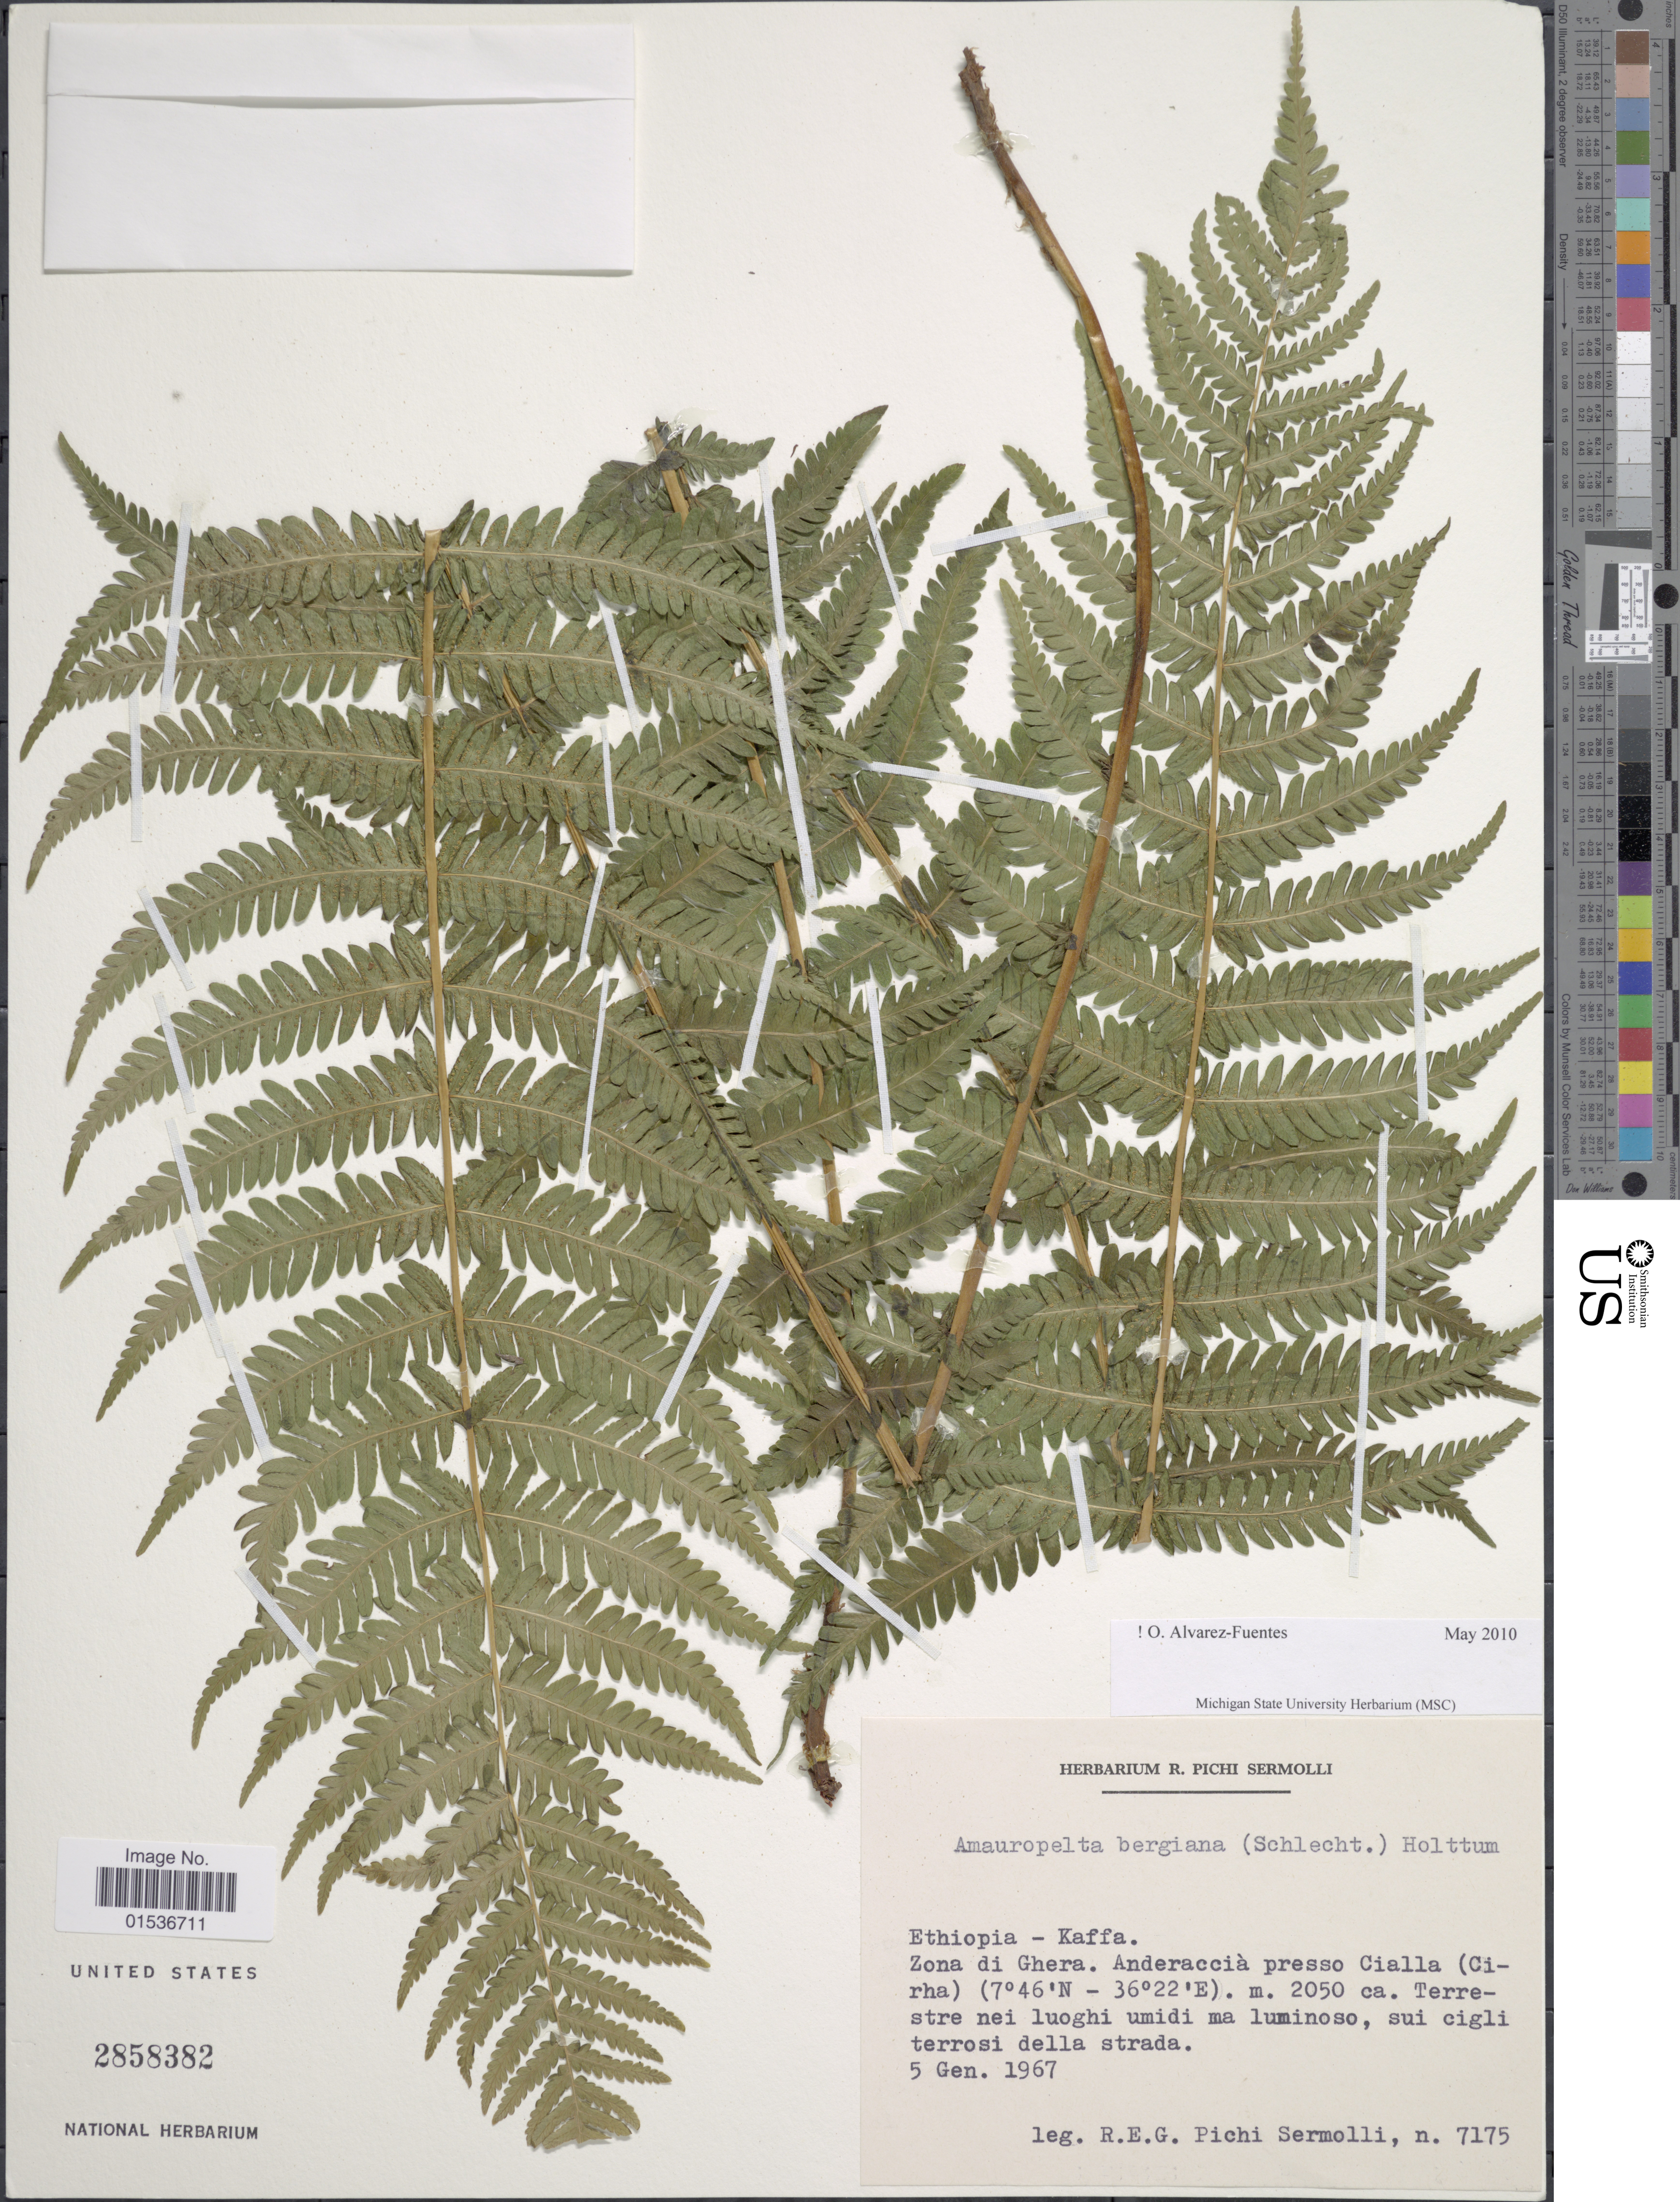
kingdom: Plantae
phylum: Tracheophyta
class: Polypodiopsida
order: Polypodiales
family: Thelypteridaceae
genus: Thelypteris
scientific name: Thelypteris bergiana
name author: (Schltdl.) Ching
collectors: R. E. Pichi-Sermolli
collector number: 7175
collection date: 1967-01-05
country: Ethiopia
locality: Ethiopia - Kaffa. Zona di Ghera. Anderaccia presso Cialla (Cirha).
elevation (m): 2050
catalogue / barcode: US 2858382